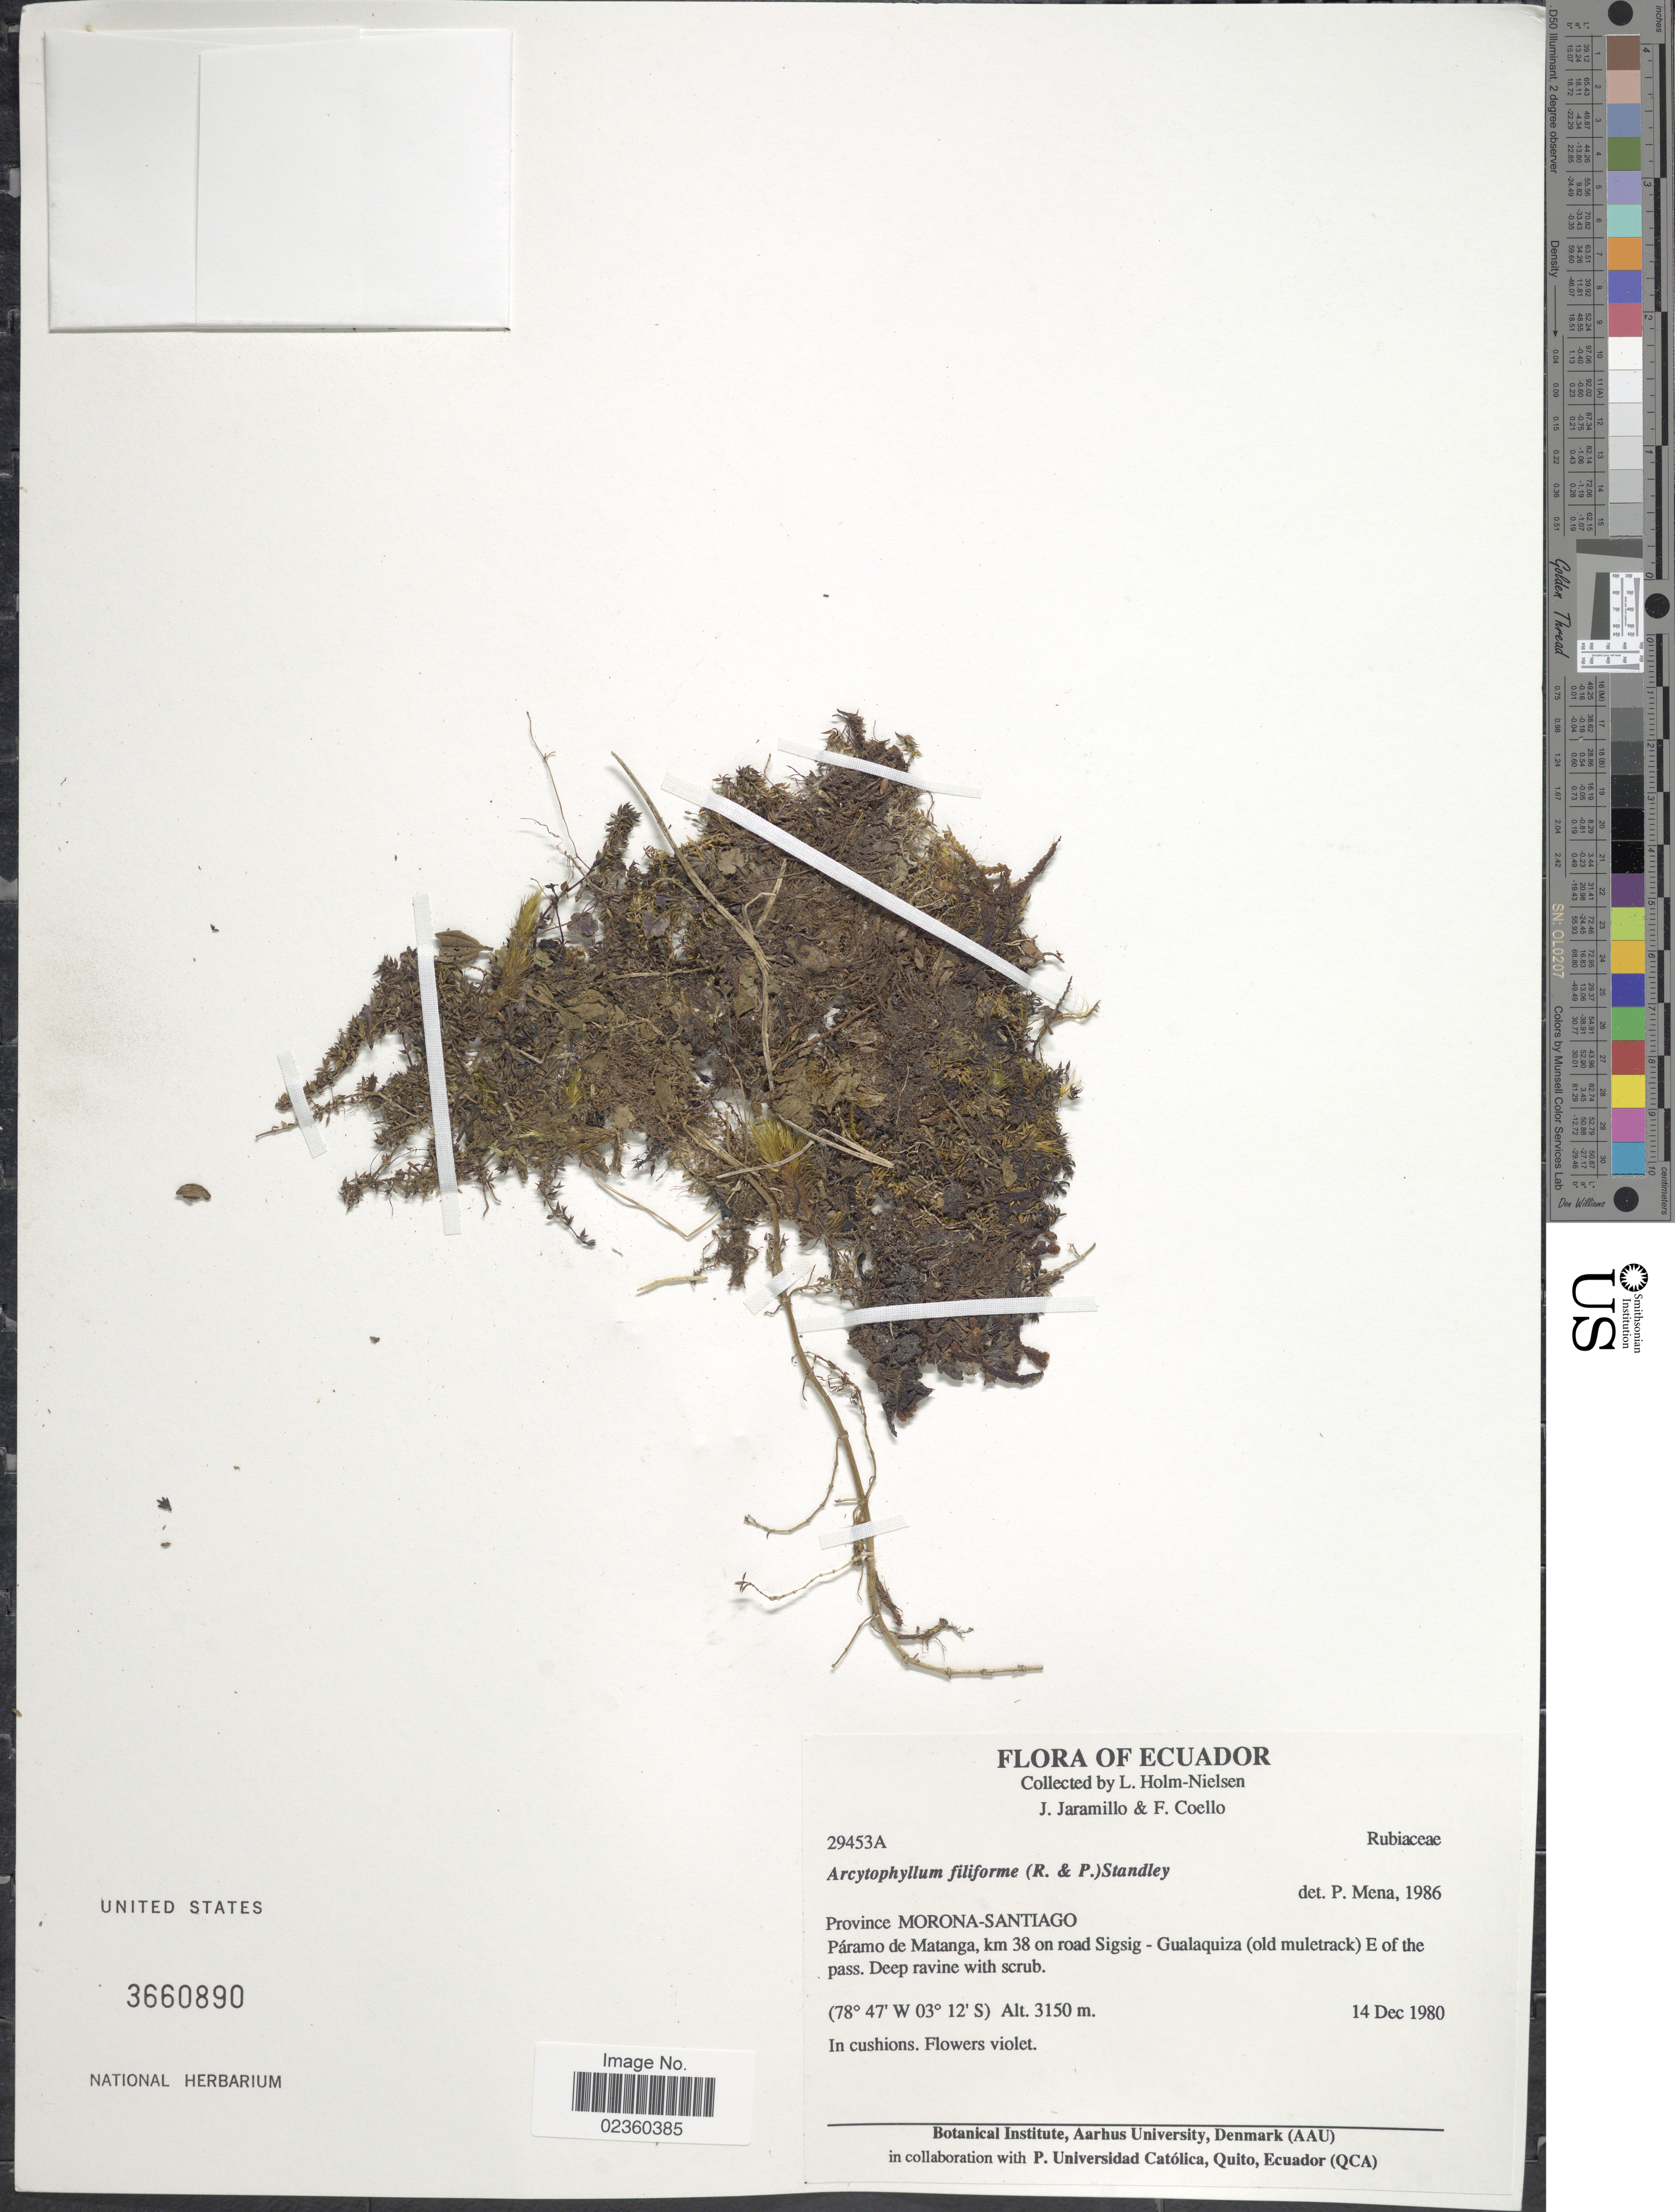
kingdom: Plantae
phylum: Tracheophyta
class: Magnoliopsida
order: Gentianales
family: Rubiaceae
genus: Arcytophyllum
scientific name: Arcytophyllum filiforme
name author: (Ruiz & Pav.) Standl.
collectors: L. B. Holm-Nielsen, J. Jaramillo & F. Coello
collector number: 29453A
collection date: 1980-12-14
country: Ecuador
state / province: Morona-Santiago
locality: Páramo de Matanga, km 38 on road Sigsig - Gualaquiza 9old muletrack) E of the pass. Deep ravine with scrub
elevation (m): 3150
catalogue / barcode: US 3660890